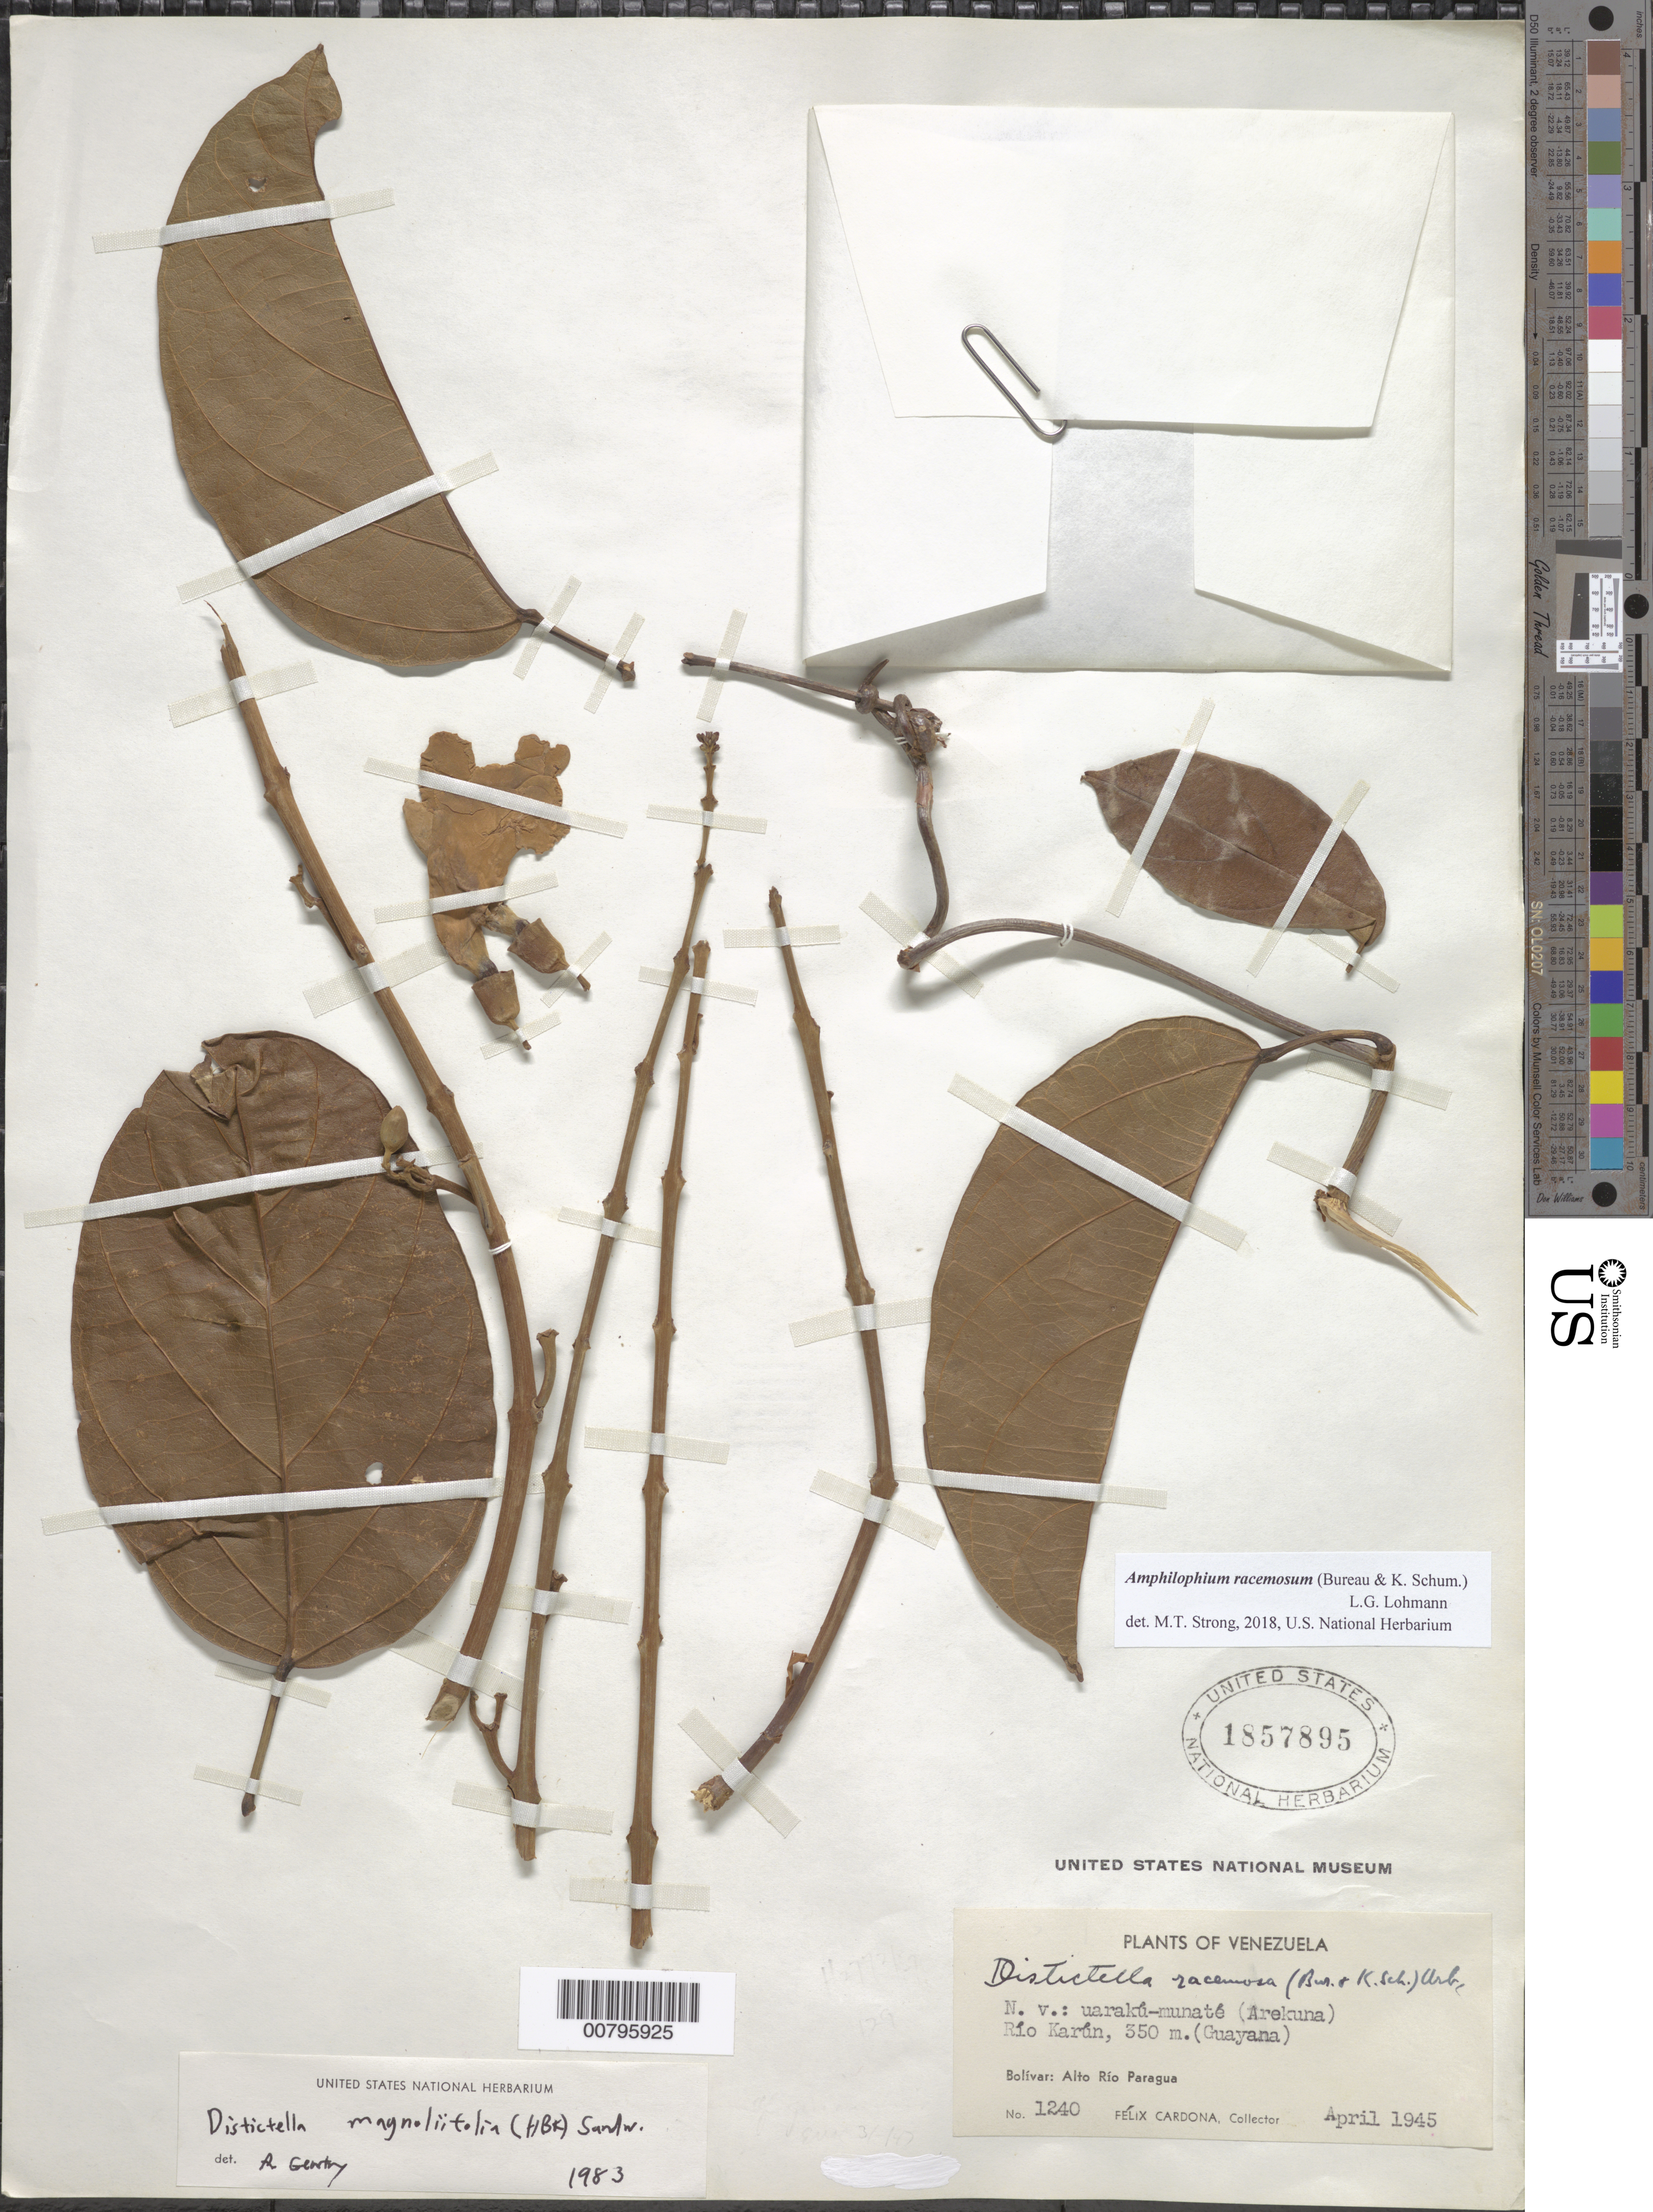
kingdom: Plantae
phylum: Tracheophyta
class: Magnoliopsida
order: Lamiales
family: Bignoniaceae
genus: Amphilophium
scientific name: Amphilophium racemosum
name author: (Bureau & K. Schum.) L.G. Lohmann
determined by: Strong, M. T., (US), Smithsonian Institution - National Museum of Natural History (UNITED STATES)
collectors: F. Cardona Puig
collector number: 1240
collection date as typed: Apr-45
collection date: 1945-04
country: Venezuela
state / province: Bolívar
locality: Alto Río Paragua, Río Karún (Guayana)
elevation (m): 350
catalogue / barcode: US 1857895